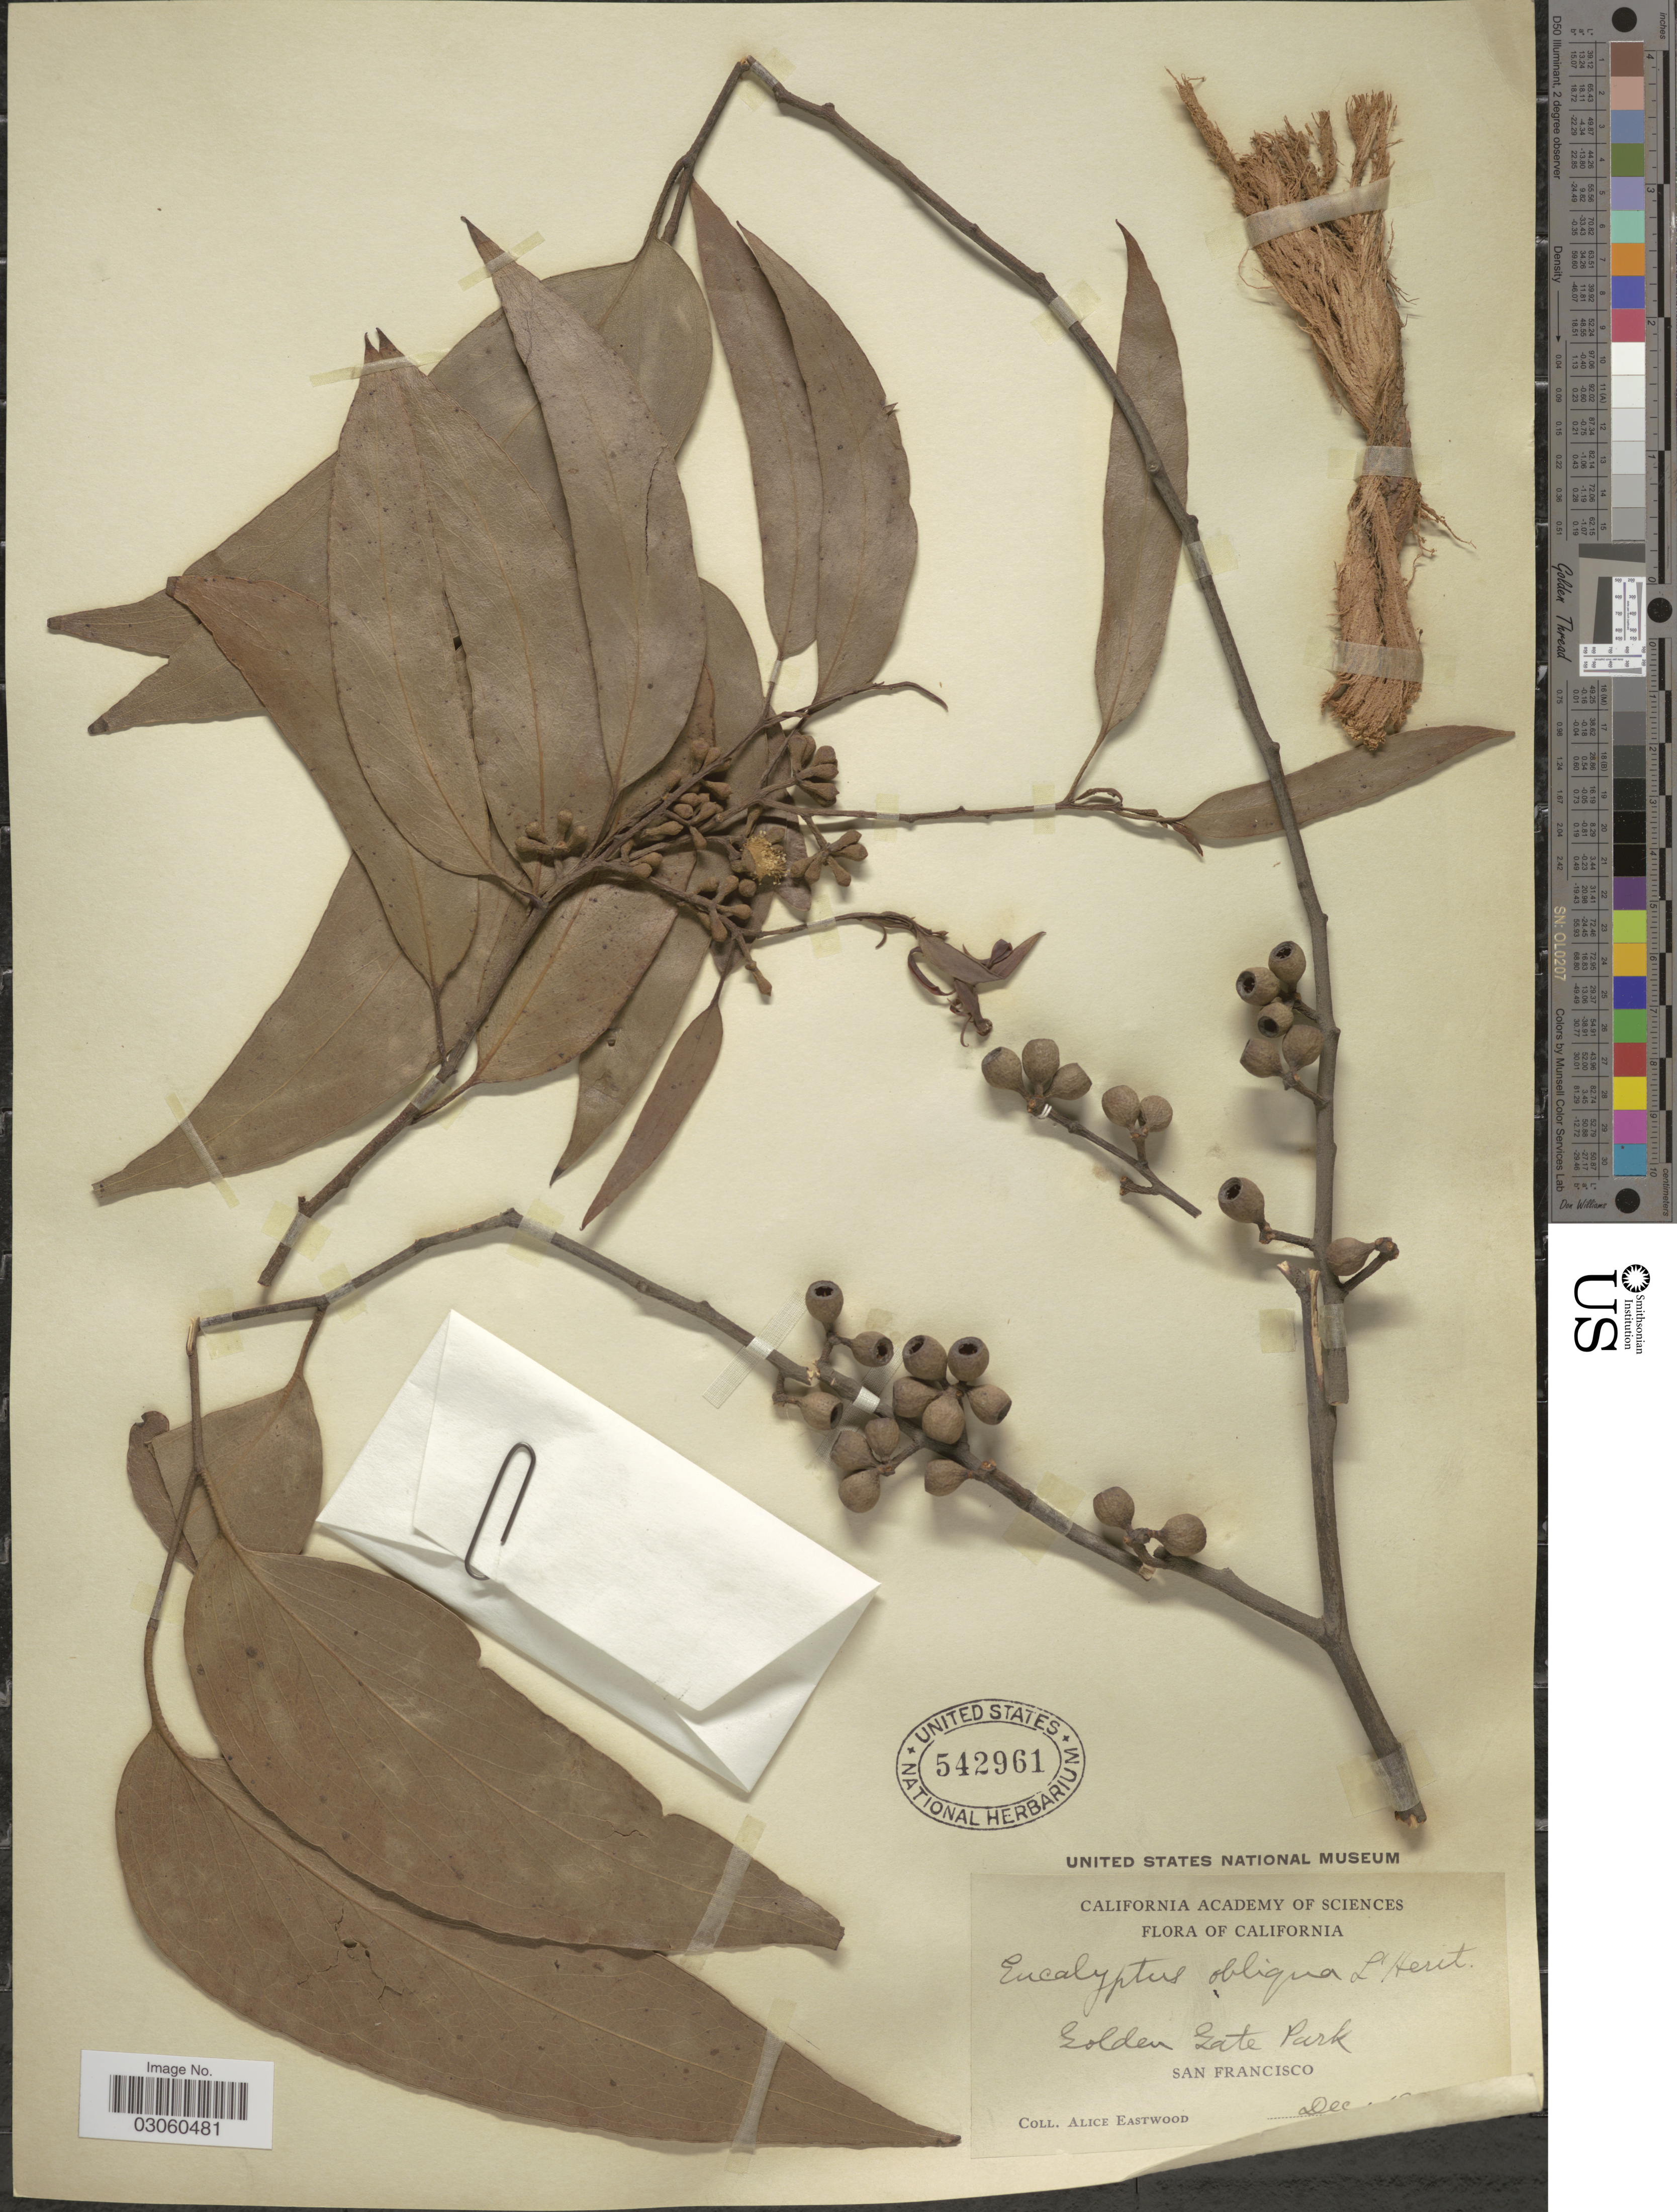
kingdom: Plantae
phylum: Tracheophyta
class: Magnoliopsida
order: Myrtales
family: Myrtaceae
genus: Eucalyptus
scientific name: Eucalyptus obliqua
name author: L'Hér.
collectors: A. Eastwood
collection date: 1900-12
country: United States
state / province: California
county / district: San Francisco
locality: Golden Gate Park. San Francisco.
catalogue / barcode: US 542961